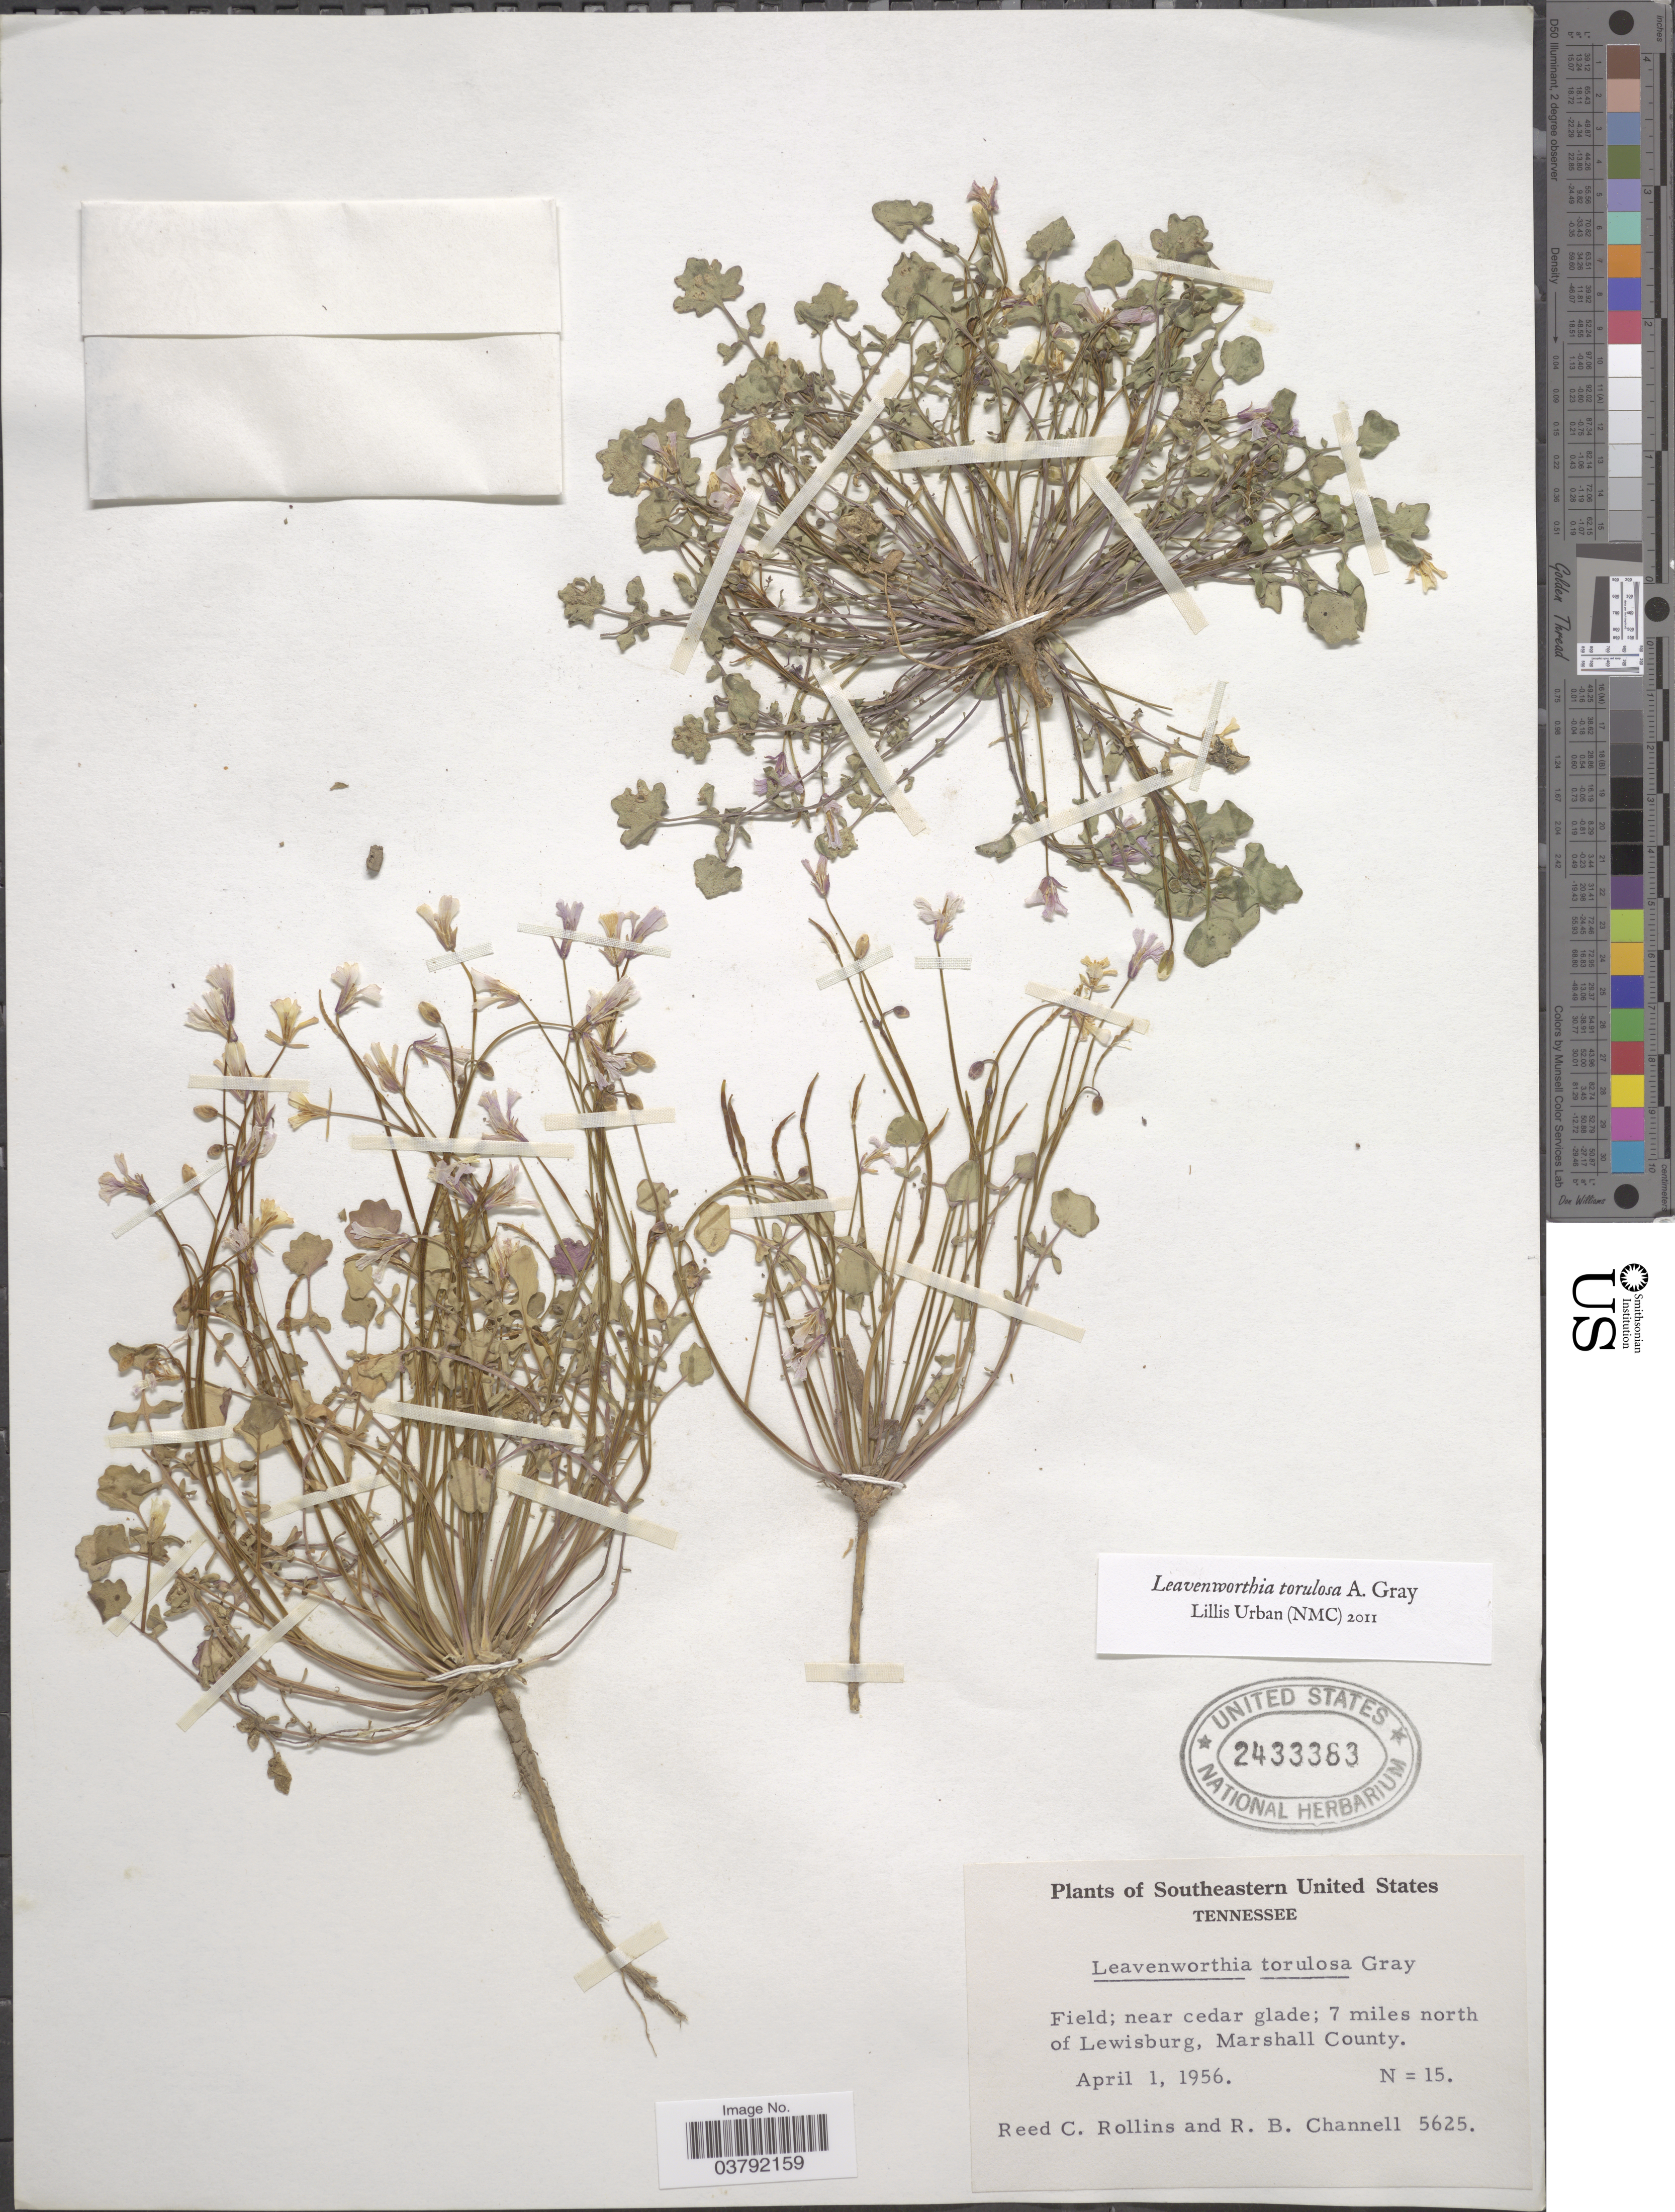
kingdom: Plantae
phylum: Tracheophyta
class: Magnoliopsida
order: Brassicales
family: Brassicaceae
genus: Leavenworthia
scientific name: Leavenworthia torulosa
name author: A. Gray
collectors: R. C. Rollins & R. B. Channell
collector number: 5625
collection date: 1956-04-01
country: United States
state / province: Tennessee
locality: Southeastern United States. 7 miles north of Lewisburg, Marshall County.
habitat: field, near cedar glade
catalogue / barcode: US 2433383